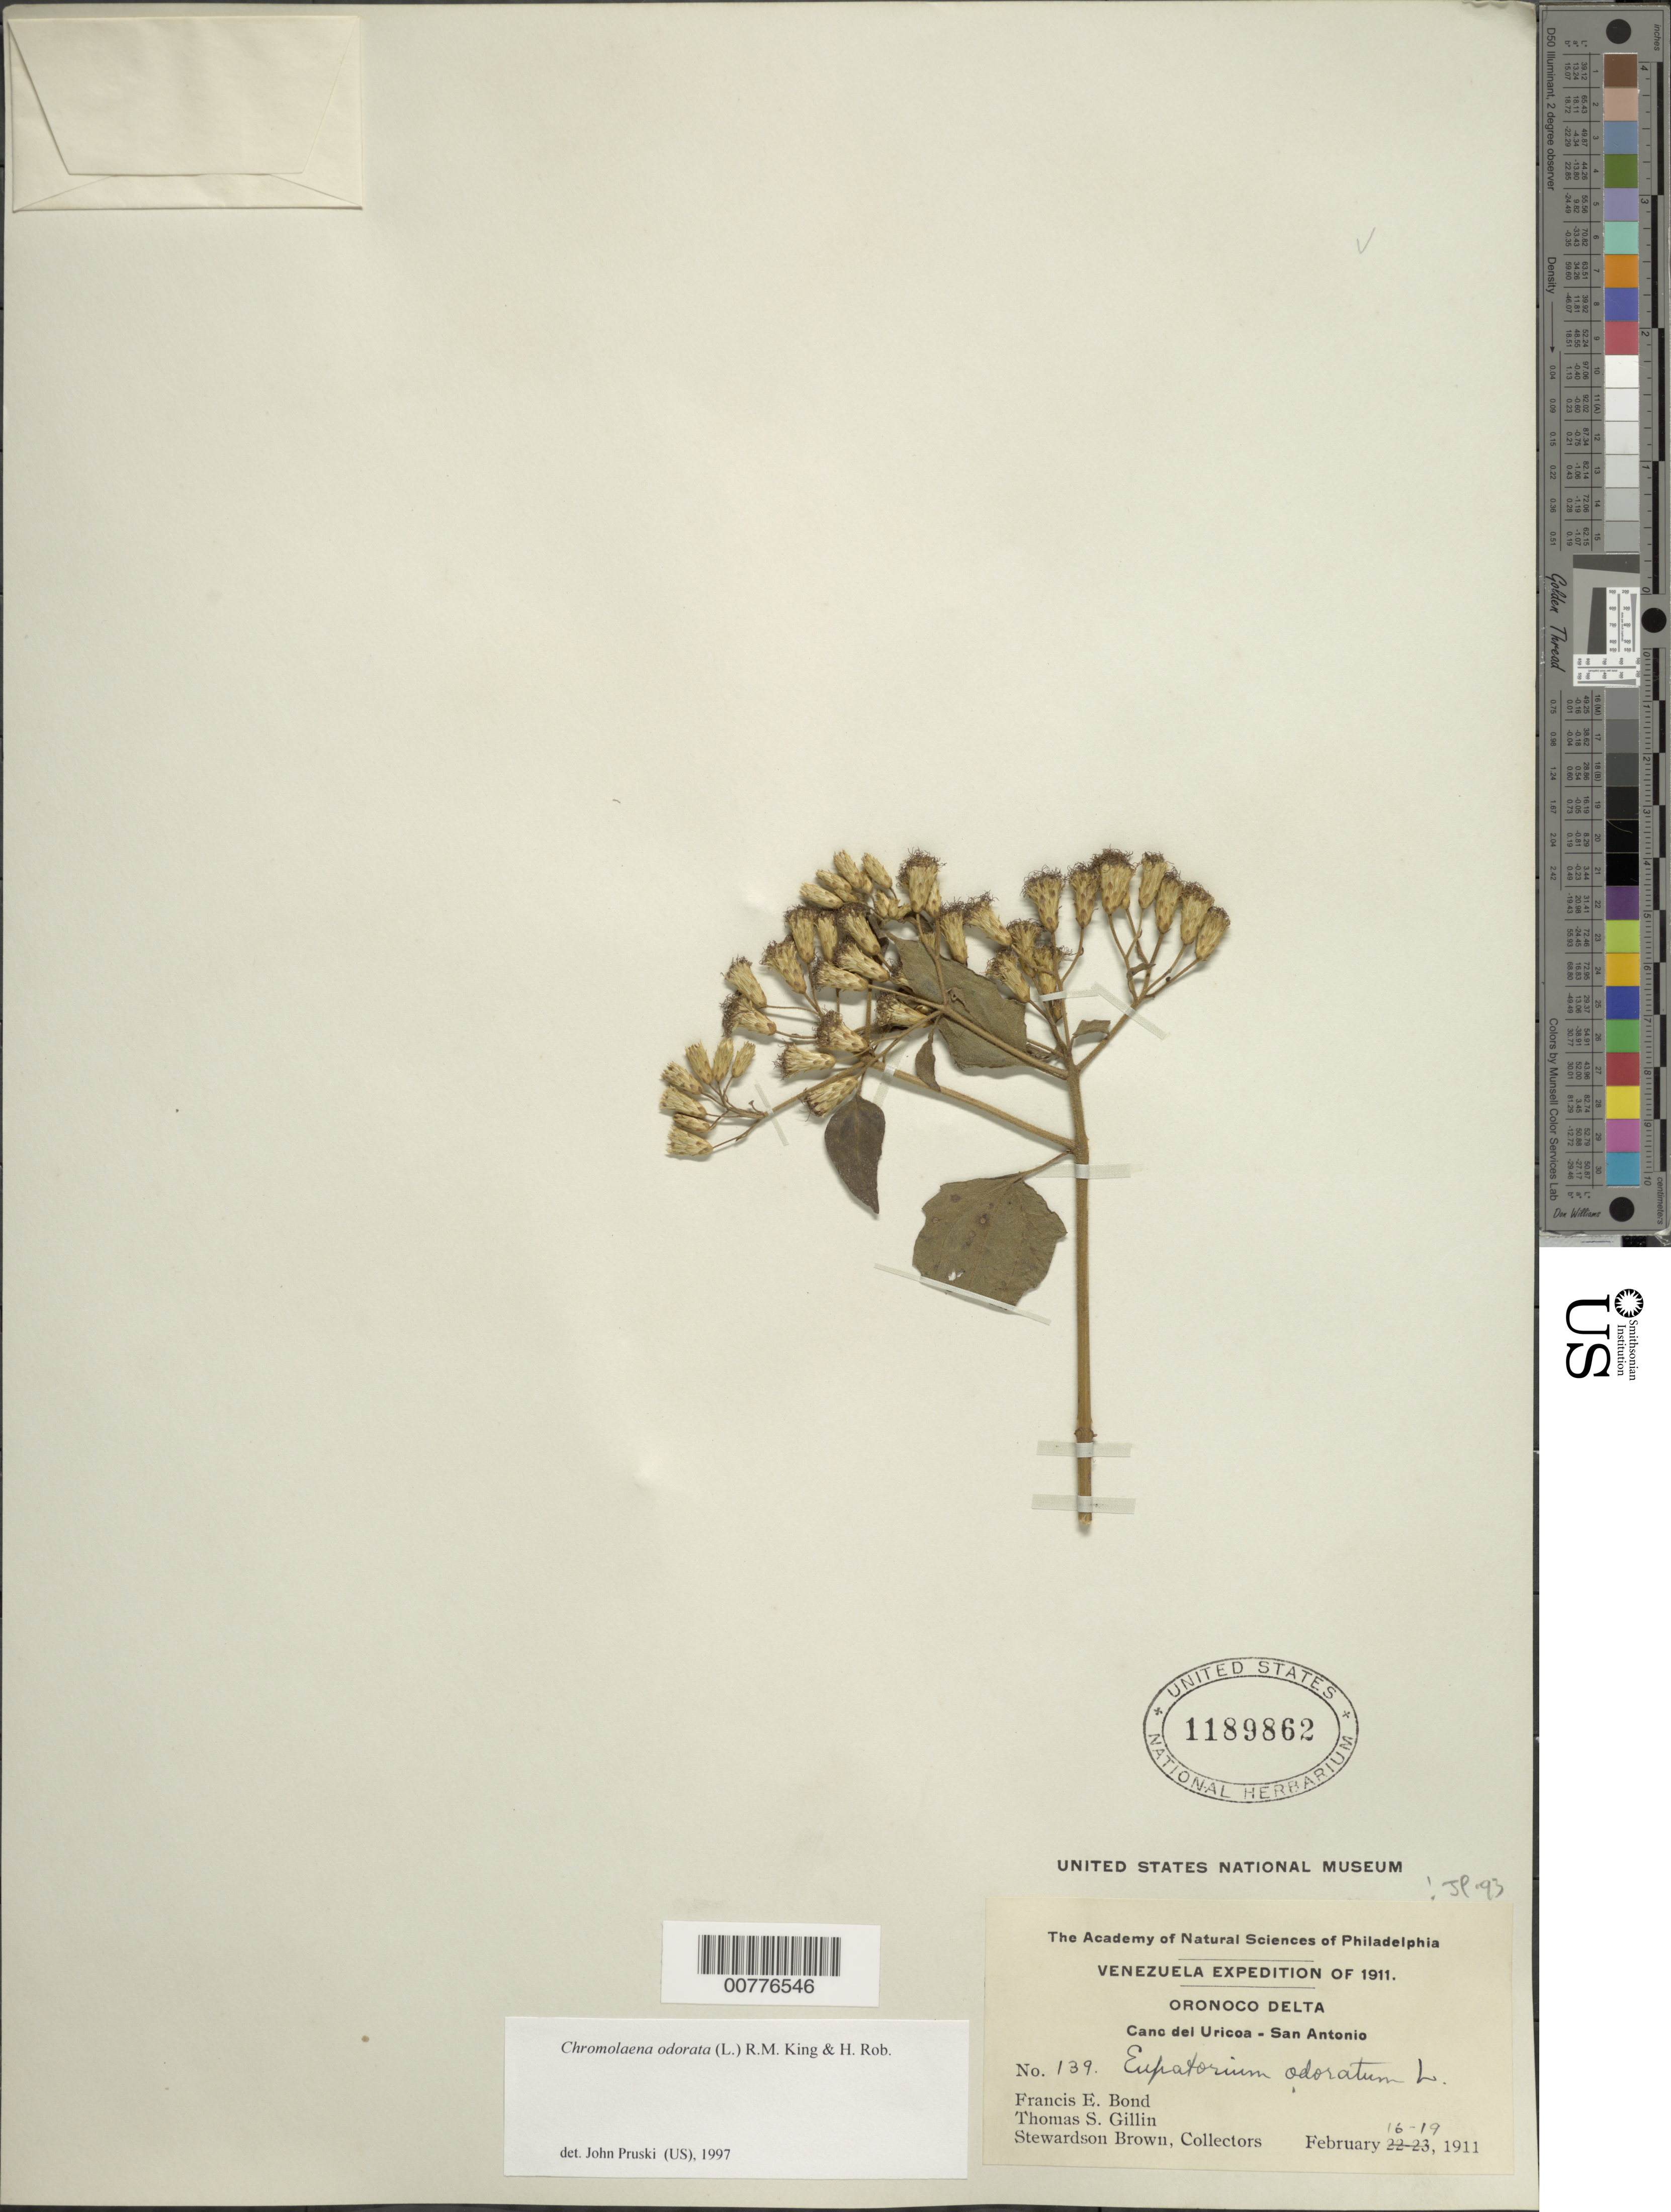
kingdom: Plantae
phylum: Tracheophyta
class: Magnoliopsida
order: Asterales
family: Asteraceae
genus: Chromolaena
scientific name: Chromolaena odorata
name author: (L.) R.M. King & H. Rob.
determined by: Pruski, J. F.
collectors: F. Bond, T. Gillin & S. Brown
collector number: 139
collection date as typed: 16-19 February 1911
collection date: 1911-02-16/1911-02-19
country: Venezuela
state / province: Monagas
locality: Las Piedritas and savannah between Boca de Uracoa and San Antonio de Tabasca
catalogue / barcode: US 1189862